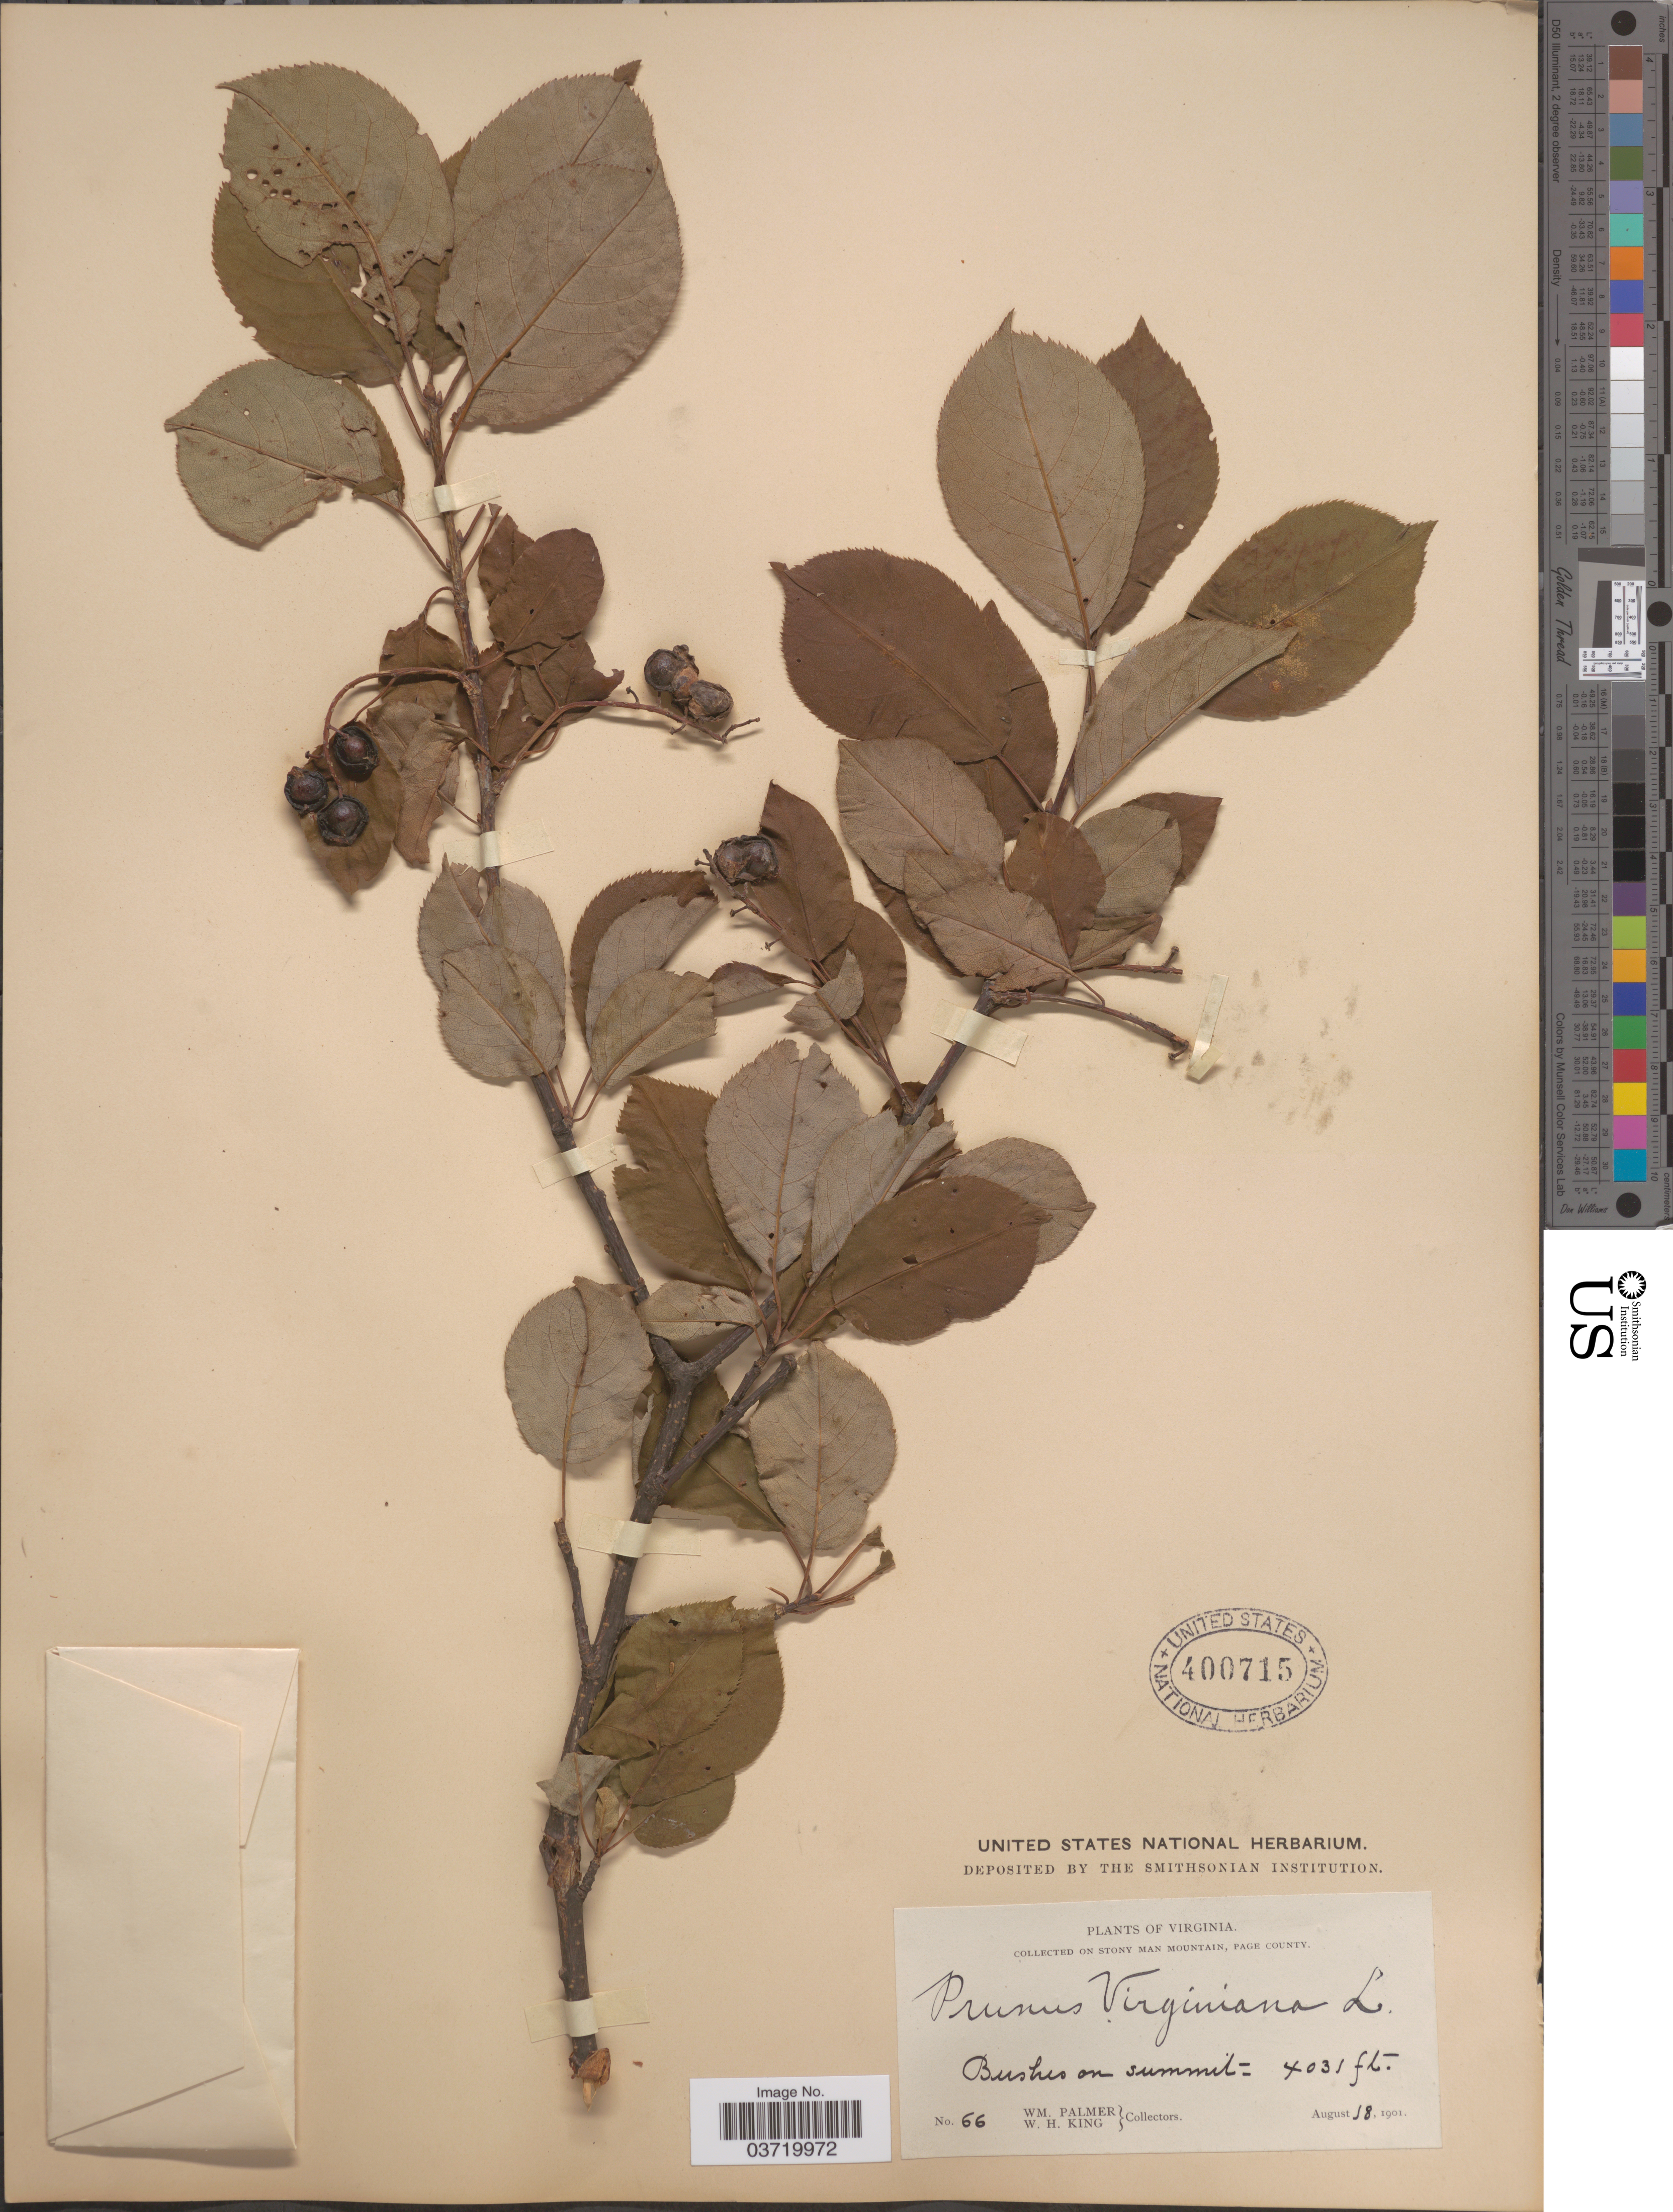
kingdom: Plantae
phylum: Tracheophyta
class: Magnoliopsida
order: Rosales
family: Rosaceae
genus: Prunus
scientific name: Prunus virginiana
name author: L.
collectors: W. Palmer & W. H. King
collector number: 66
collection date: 1901-08-18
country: United States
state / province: Virginia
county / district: Page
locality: On Stony Man Mountain On summit.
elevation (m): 1229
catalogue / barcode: US 400715